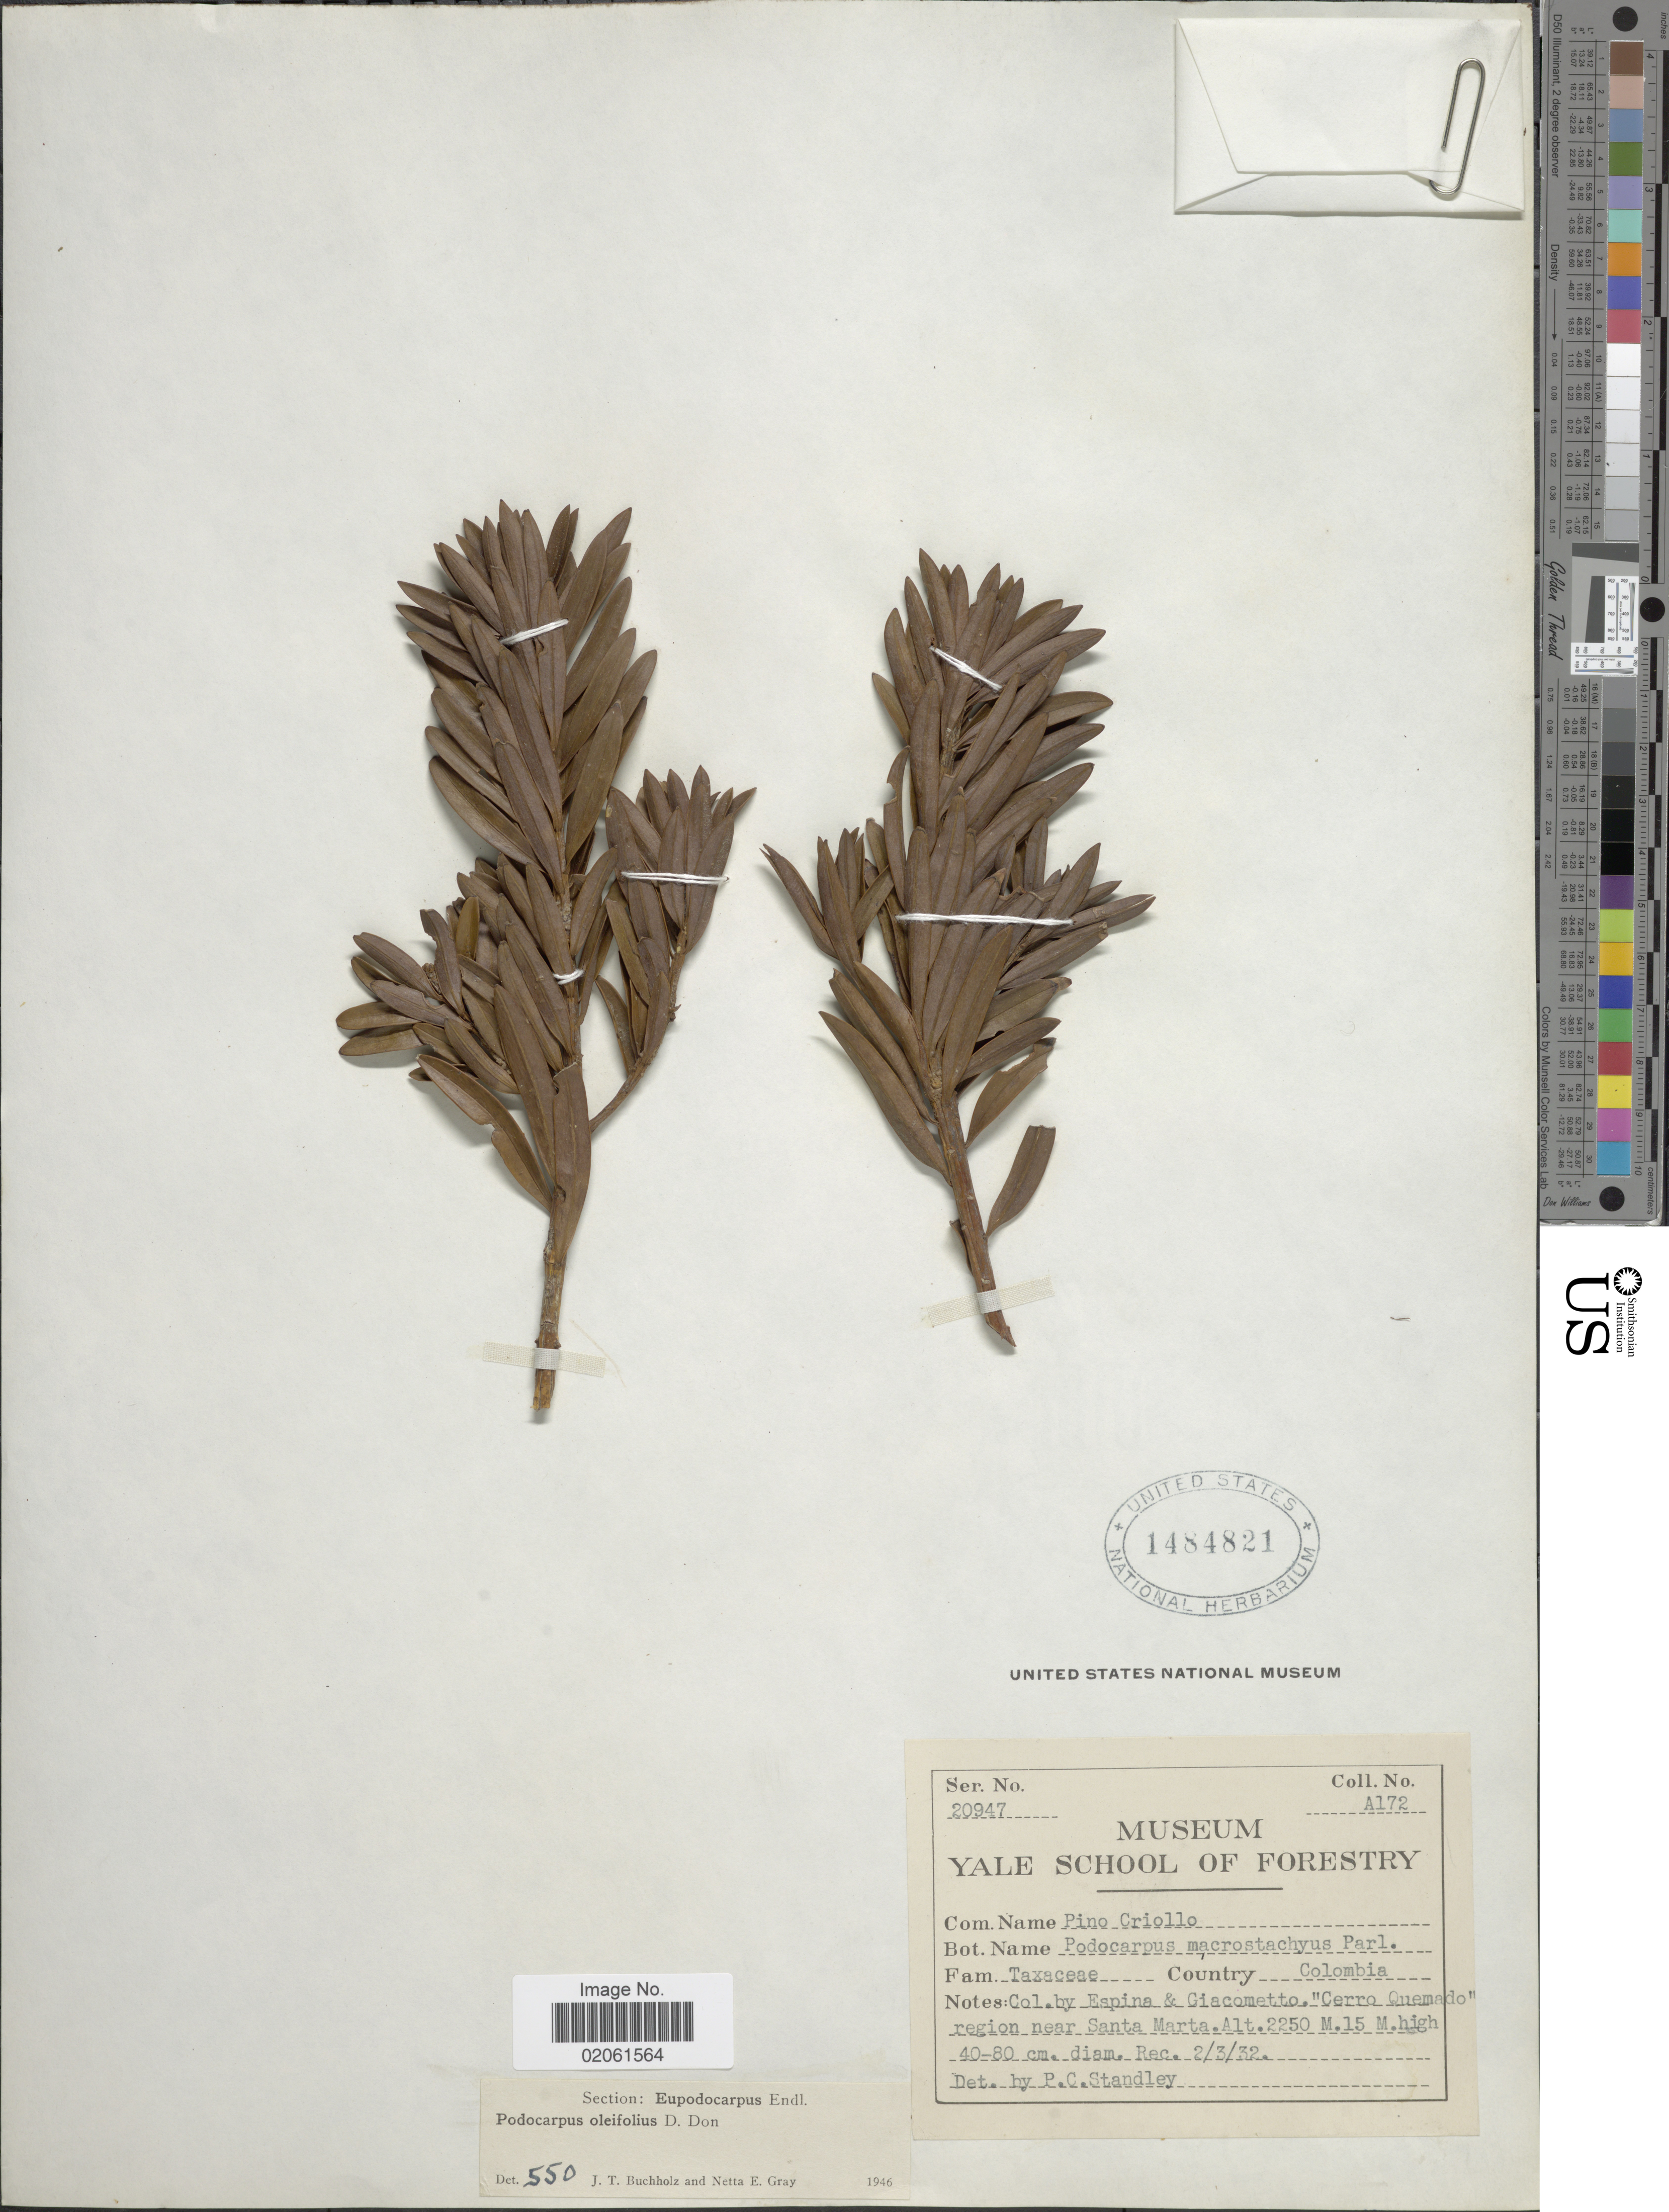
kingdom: Plantae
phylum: Tracheophyta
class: Pinopsida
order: Pinales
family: Podocarpaceae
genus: Podocarpus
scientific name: Podocarpus oleifolius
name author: D. Don ex Lamb.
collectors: -. Espina & Giacometto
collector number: A172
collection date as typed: Transcribed d/m/y: 2/3/32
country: Colombia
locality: Country Colombia. region near Santa Marta.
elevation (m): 2250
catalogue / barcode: US 1484821